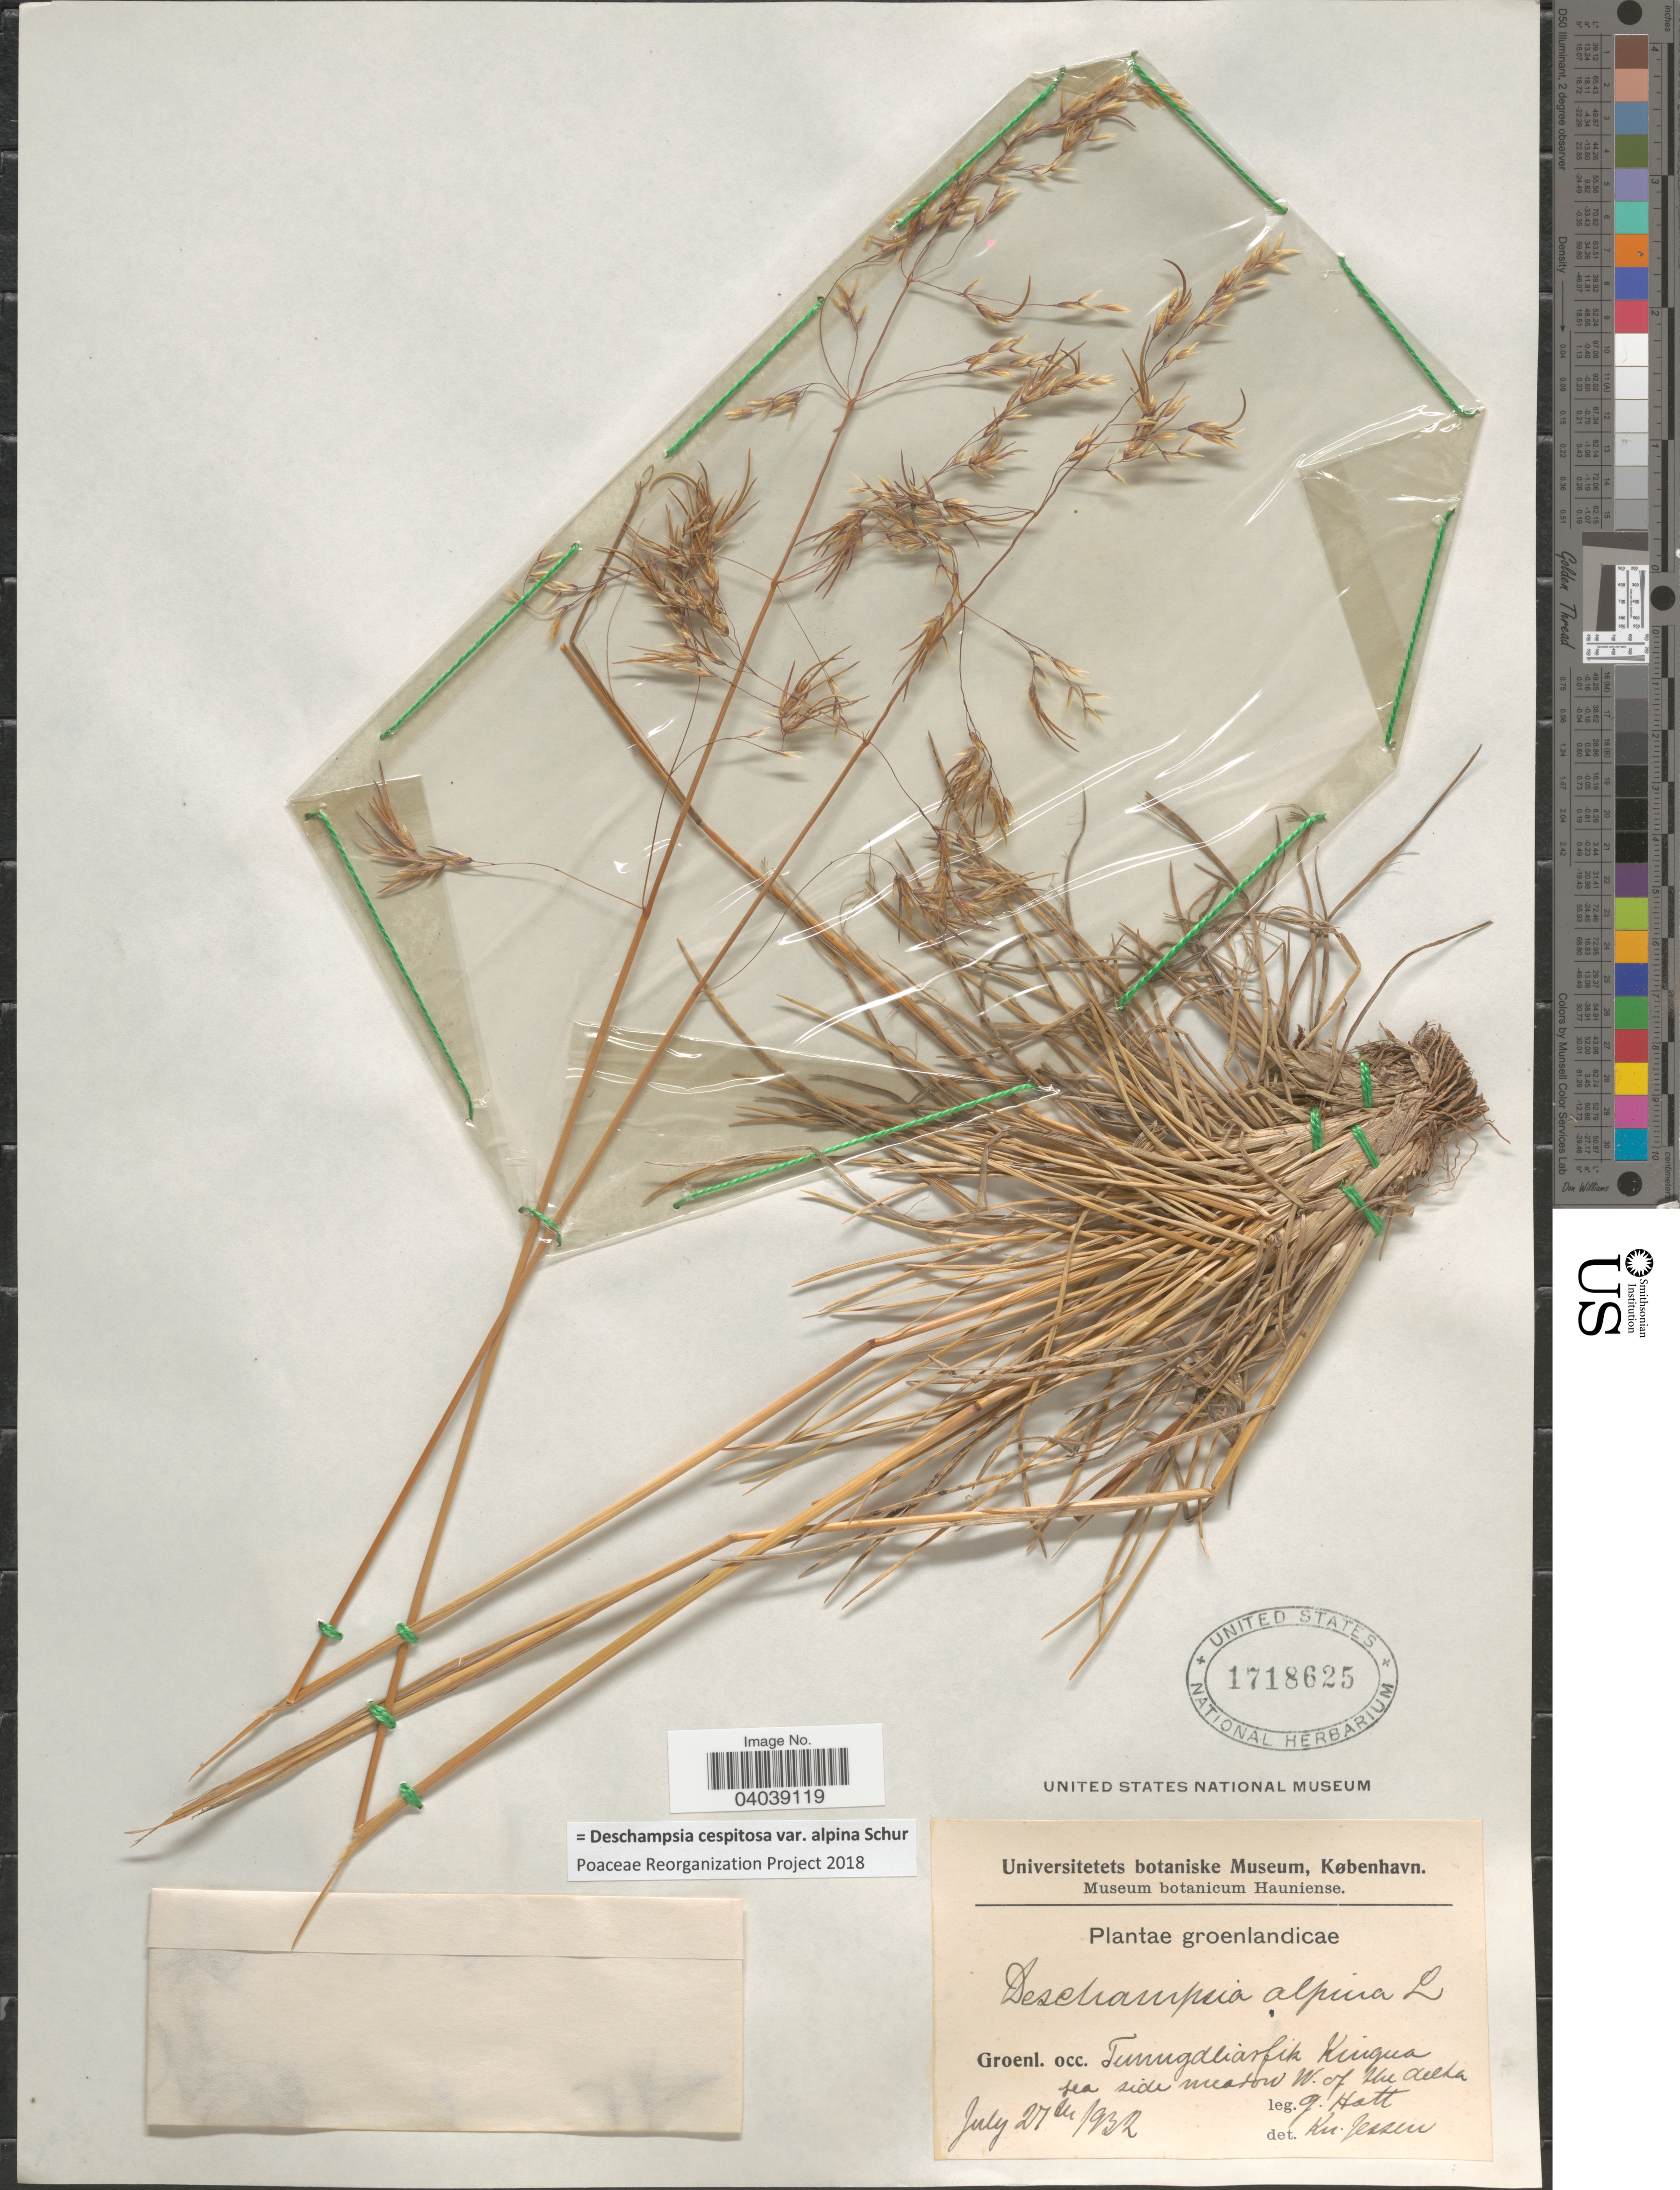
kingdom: Plantae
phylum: Tracheophyta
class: Liliopsida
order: Poales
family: Poaceae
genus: Deschampsia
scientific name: Deschampsia cespitosa var. alpina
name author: Vasey ex W.J. Beal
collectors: G. Hatt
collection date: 1932-07-27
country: Greenland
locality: Groenlandicae. Groenl. occ. Tunugdliarfik Kiugua sea side meadow W. of the Delta.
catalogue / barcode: US 1718625